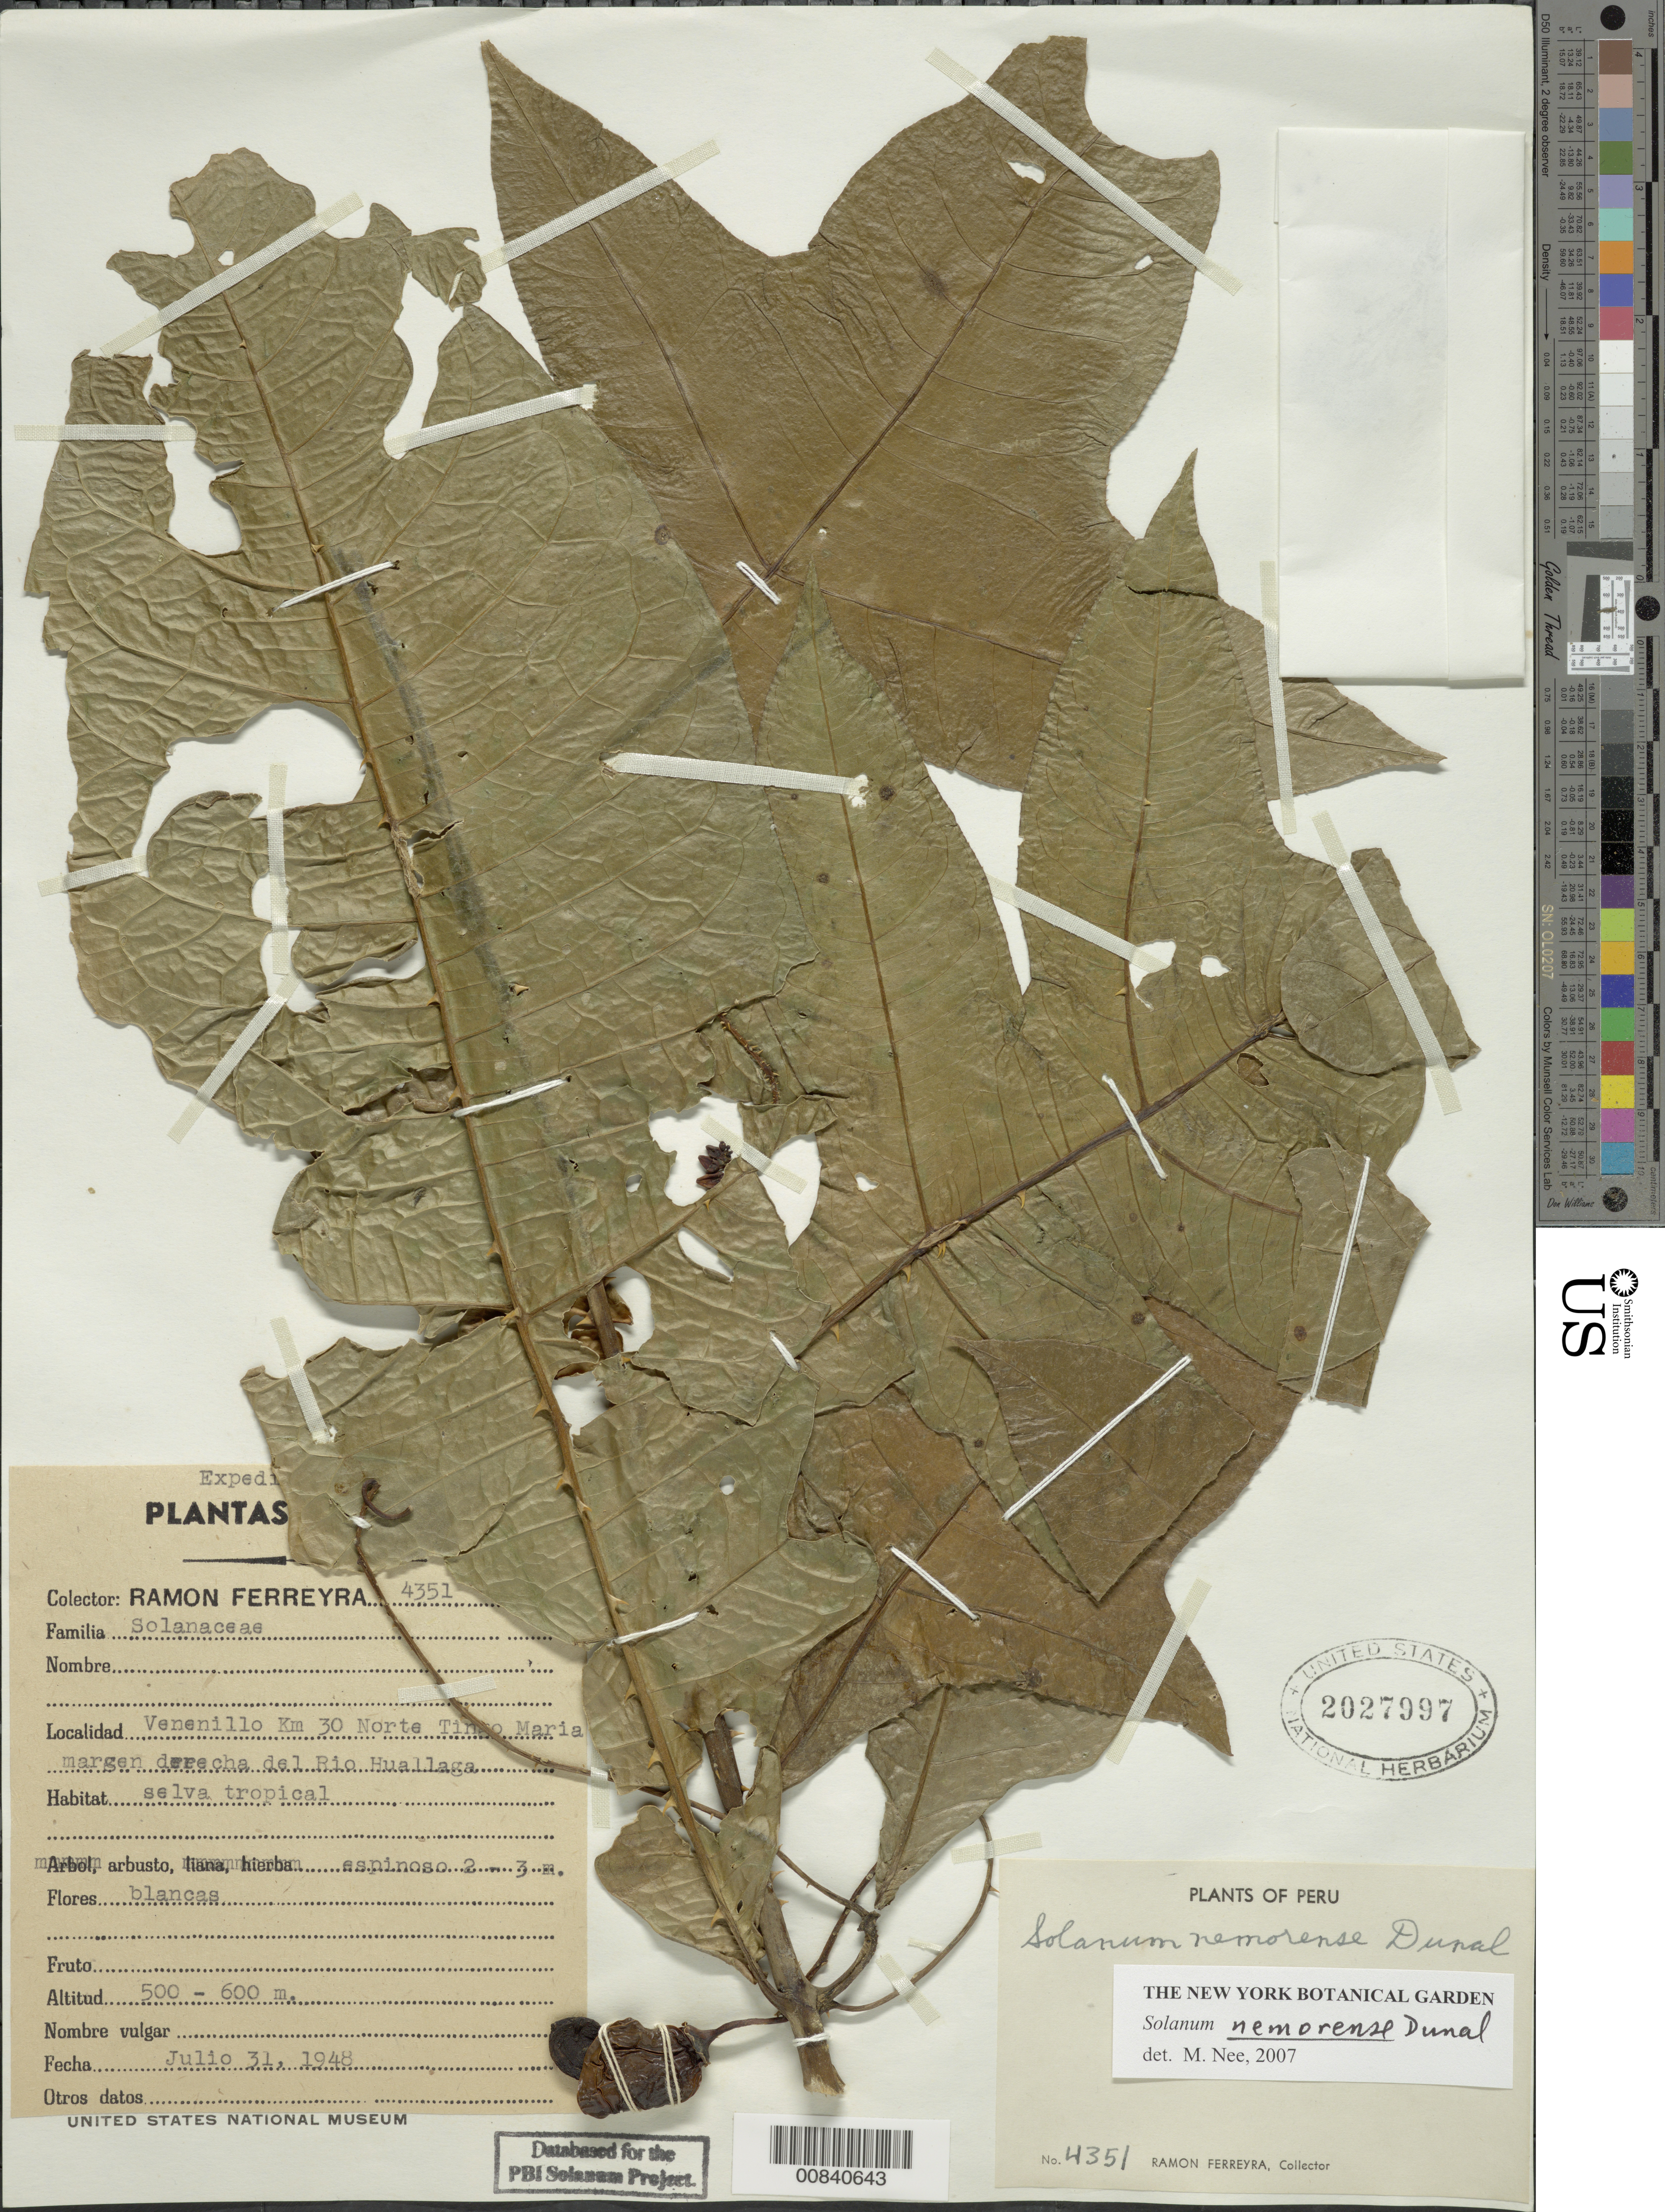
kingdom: Plantae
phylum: Tracheophyta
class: Magnoliopsida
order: Solanales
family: Solanaceae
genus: Solanum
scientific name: Solanum nemorense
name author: Dunal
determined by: Clark, J. L., (SEL), The Marie Selby Botanical Garden (UNITED STATES)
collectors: R. A. Ferreyra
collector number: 4351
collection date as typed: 31 Jul 1948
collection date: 1948-07-31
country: Peru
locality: Venenillo km 30 norte Tingo Maria margen derecha del Río Huallaga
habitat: Selva tropical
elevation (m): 500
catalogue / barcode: US 2027997